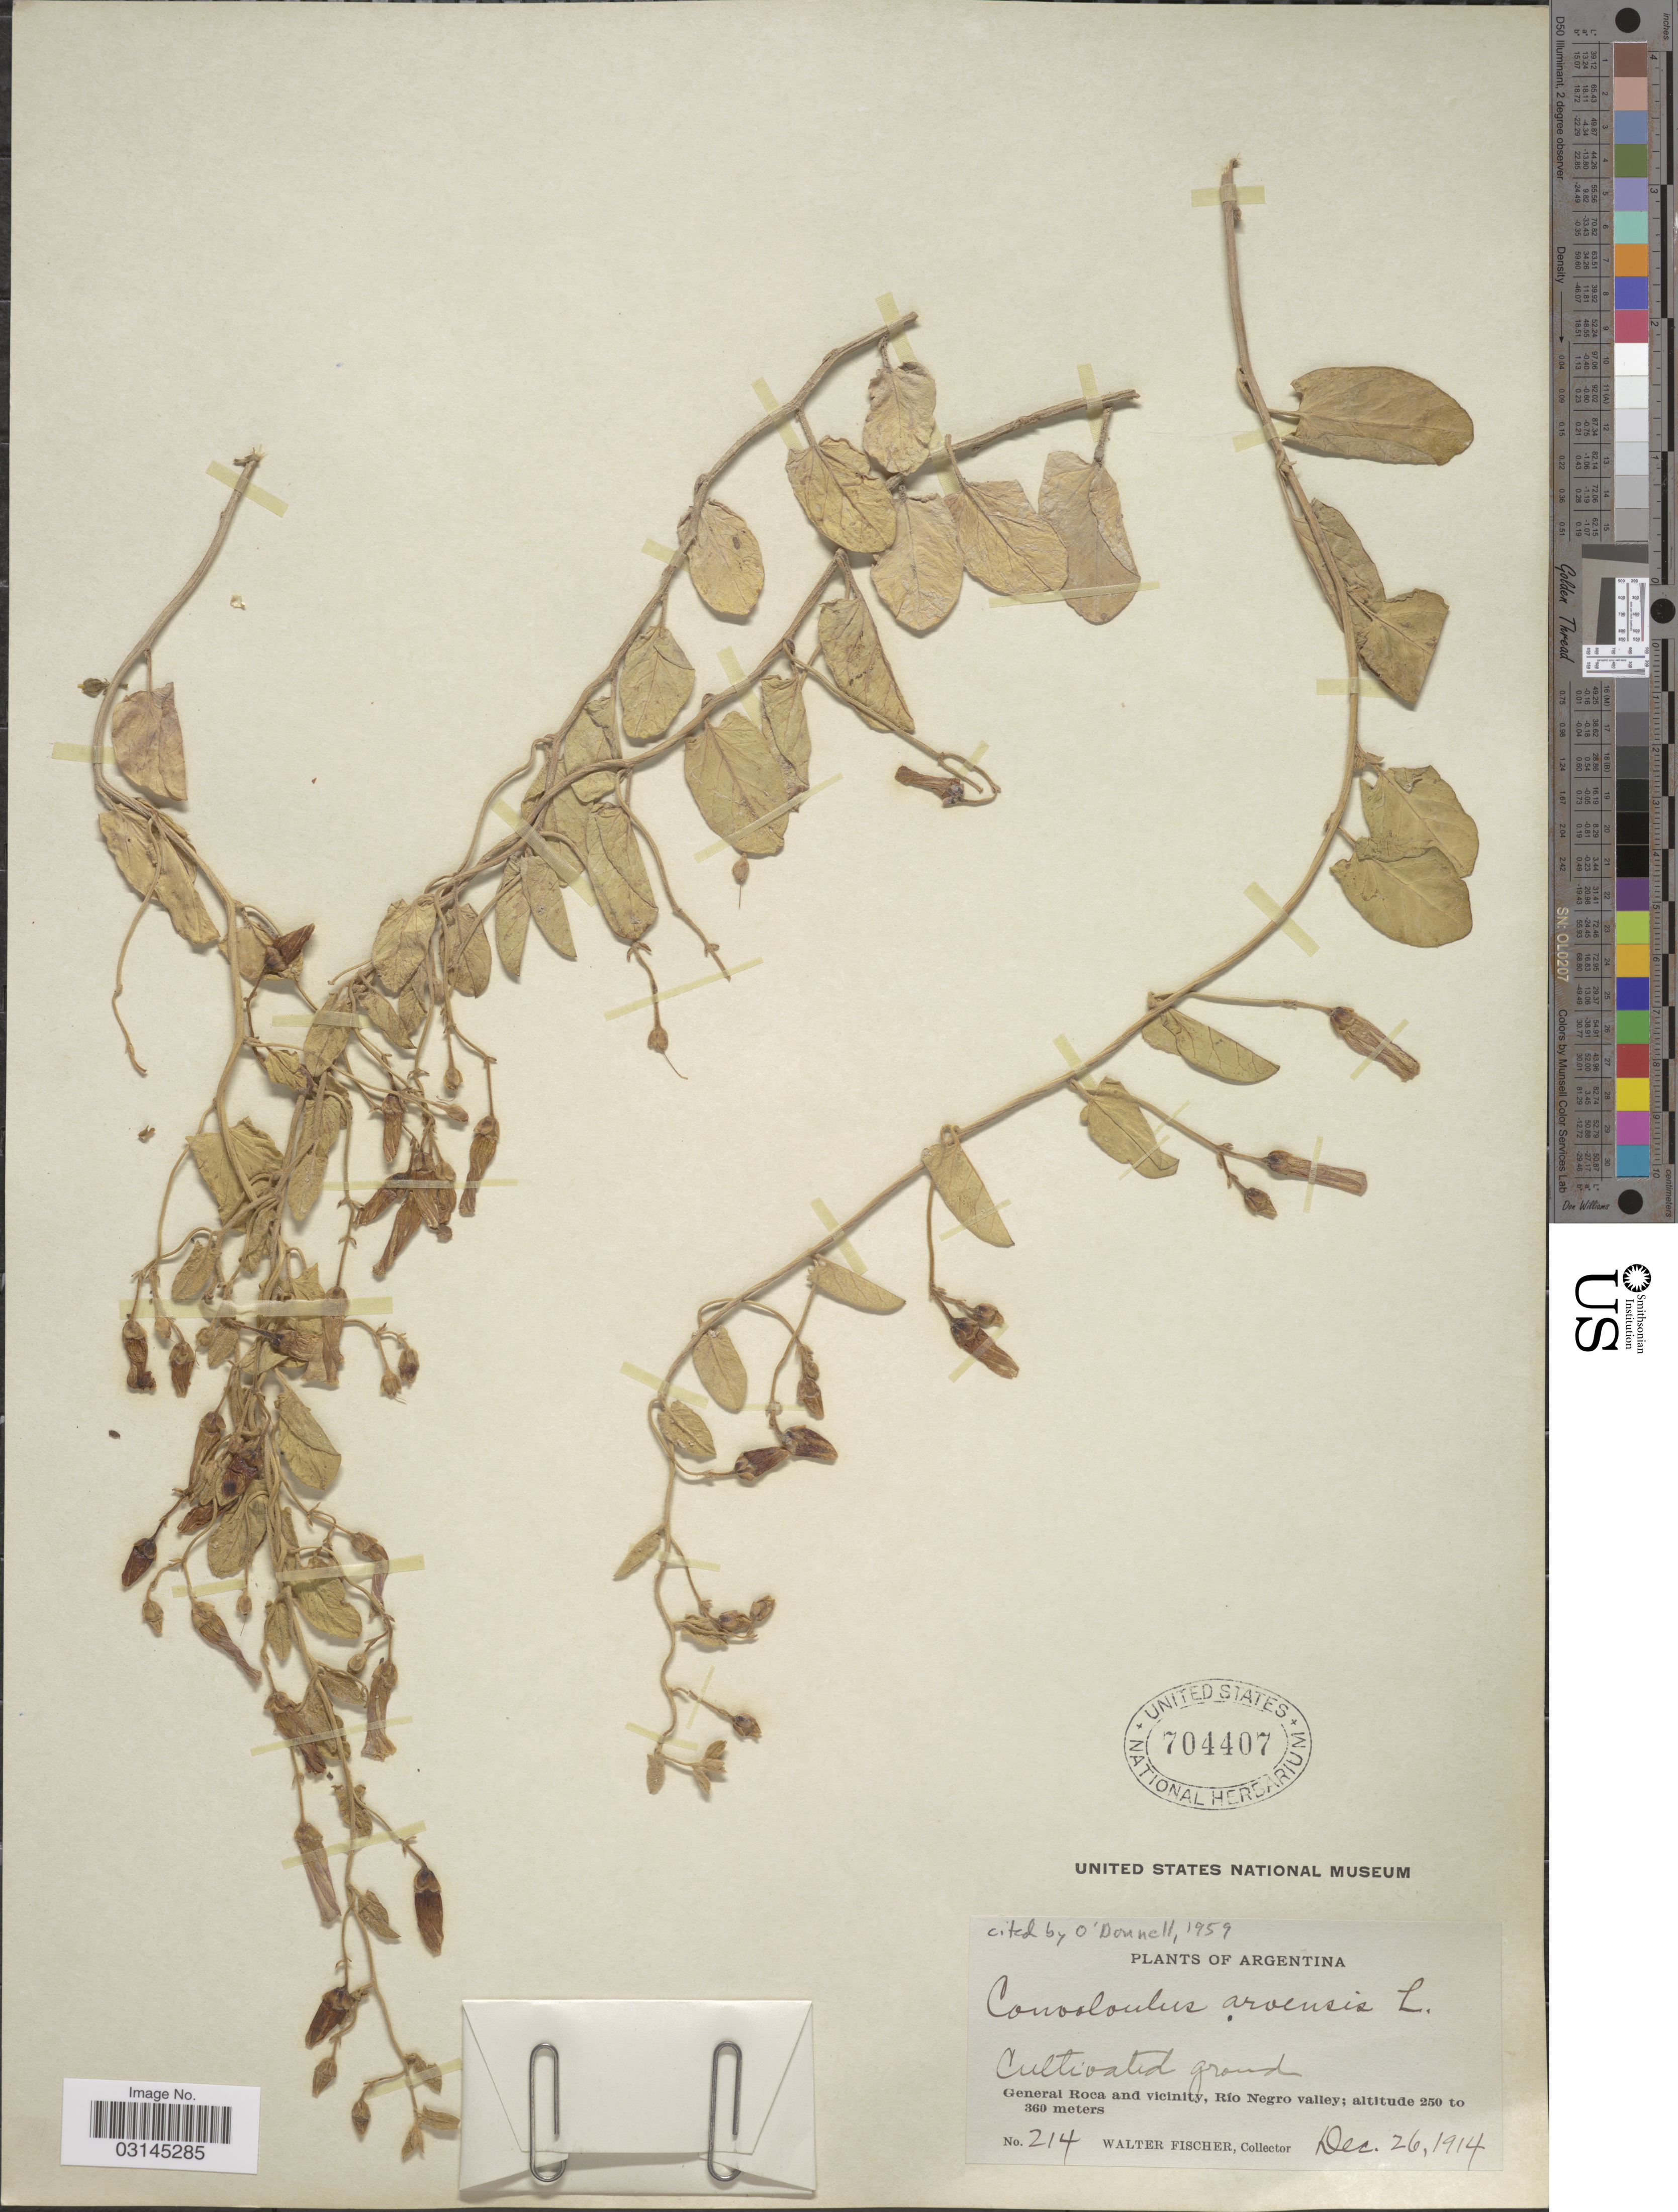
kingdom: Plantae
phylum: Tracheophyta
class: Magnoliopsida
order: Solanales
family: Convolvulaceae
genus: Convolvulus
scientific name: Convolvulus arvensis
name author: L.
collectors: W. Fischer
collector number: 214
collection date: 1914-12-26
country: Argentina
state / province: Rio Negro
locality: Cultivated ground, General Roca and vicinity, Río Negro valley.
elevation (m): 250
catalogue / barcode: US 704407